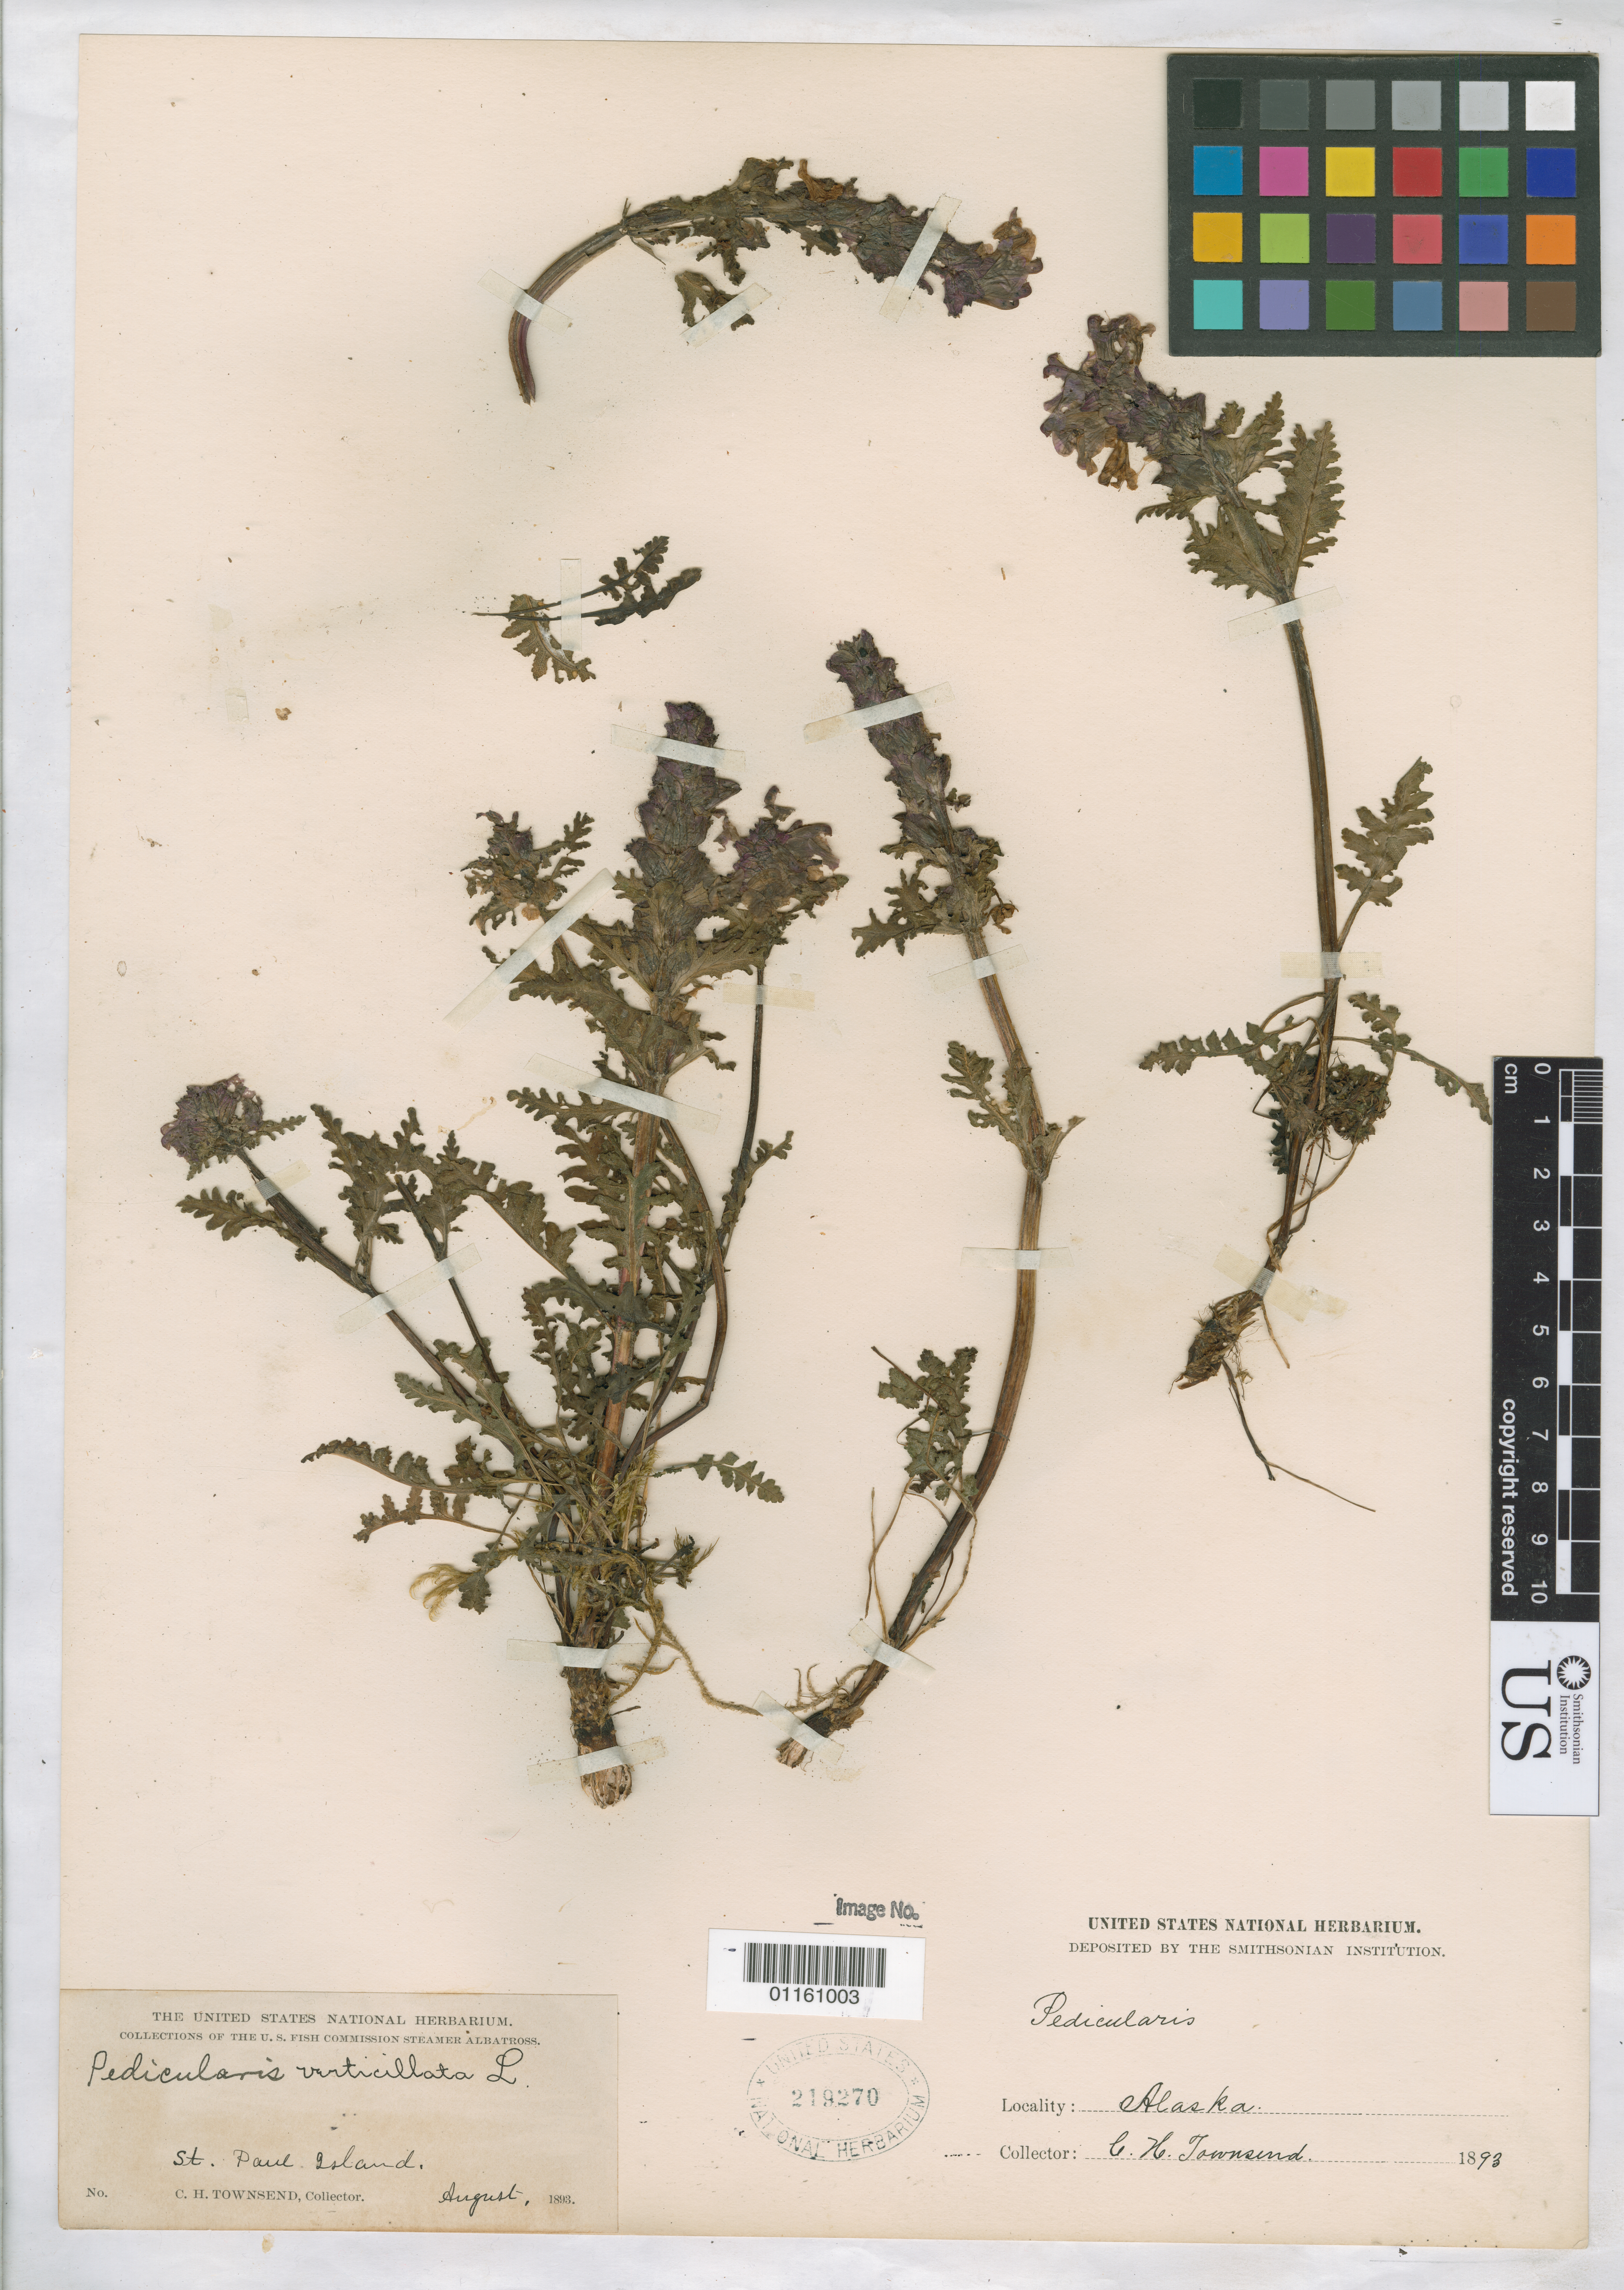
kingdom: Plantae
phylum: Tracheophyta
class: Magnoliopsida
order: Lamiales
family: Orobanchaceae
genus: Pedicularis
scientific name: Pedicularis verticillata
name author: L.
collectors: C. H. Townsend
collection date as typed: Aug 1893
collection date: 1893-08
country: United States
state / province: Alaska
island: St. Paul Island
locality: St. Paul Island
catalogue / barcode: US 219270